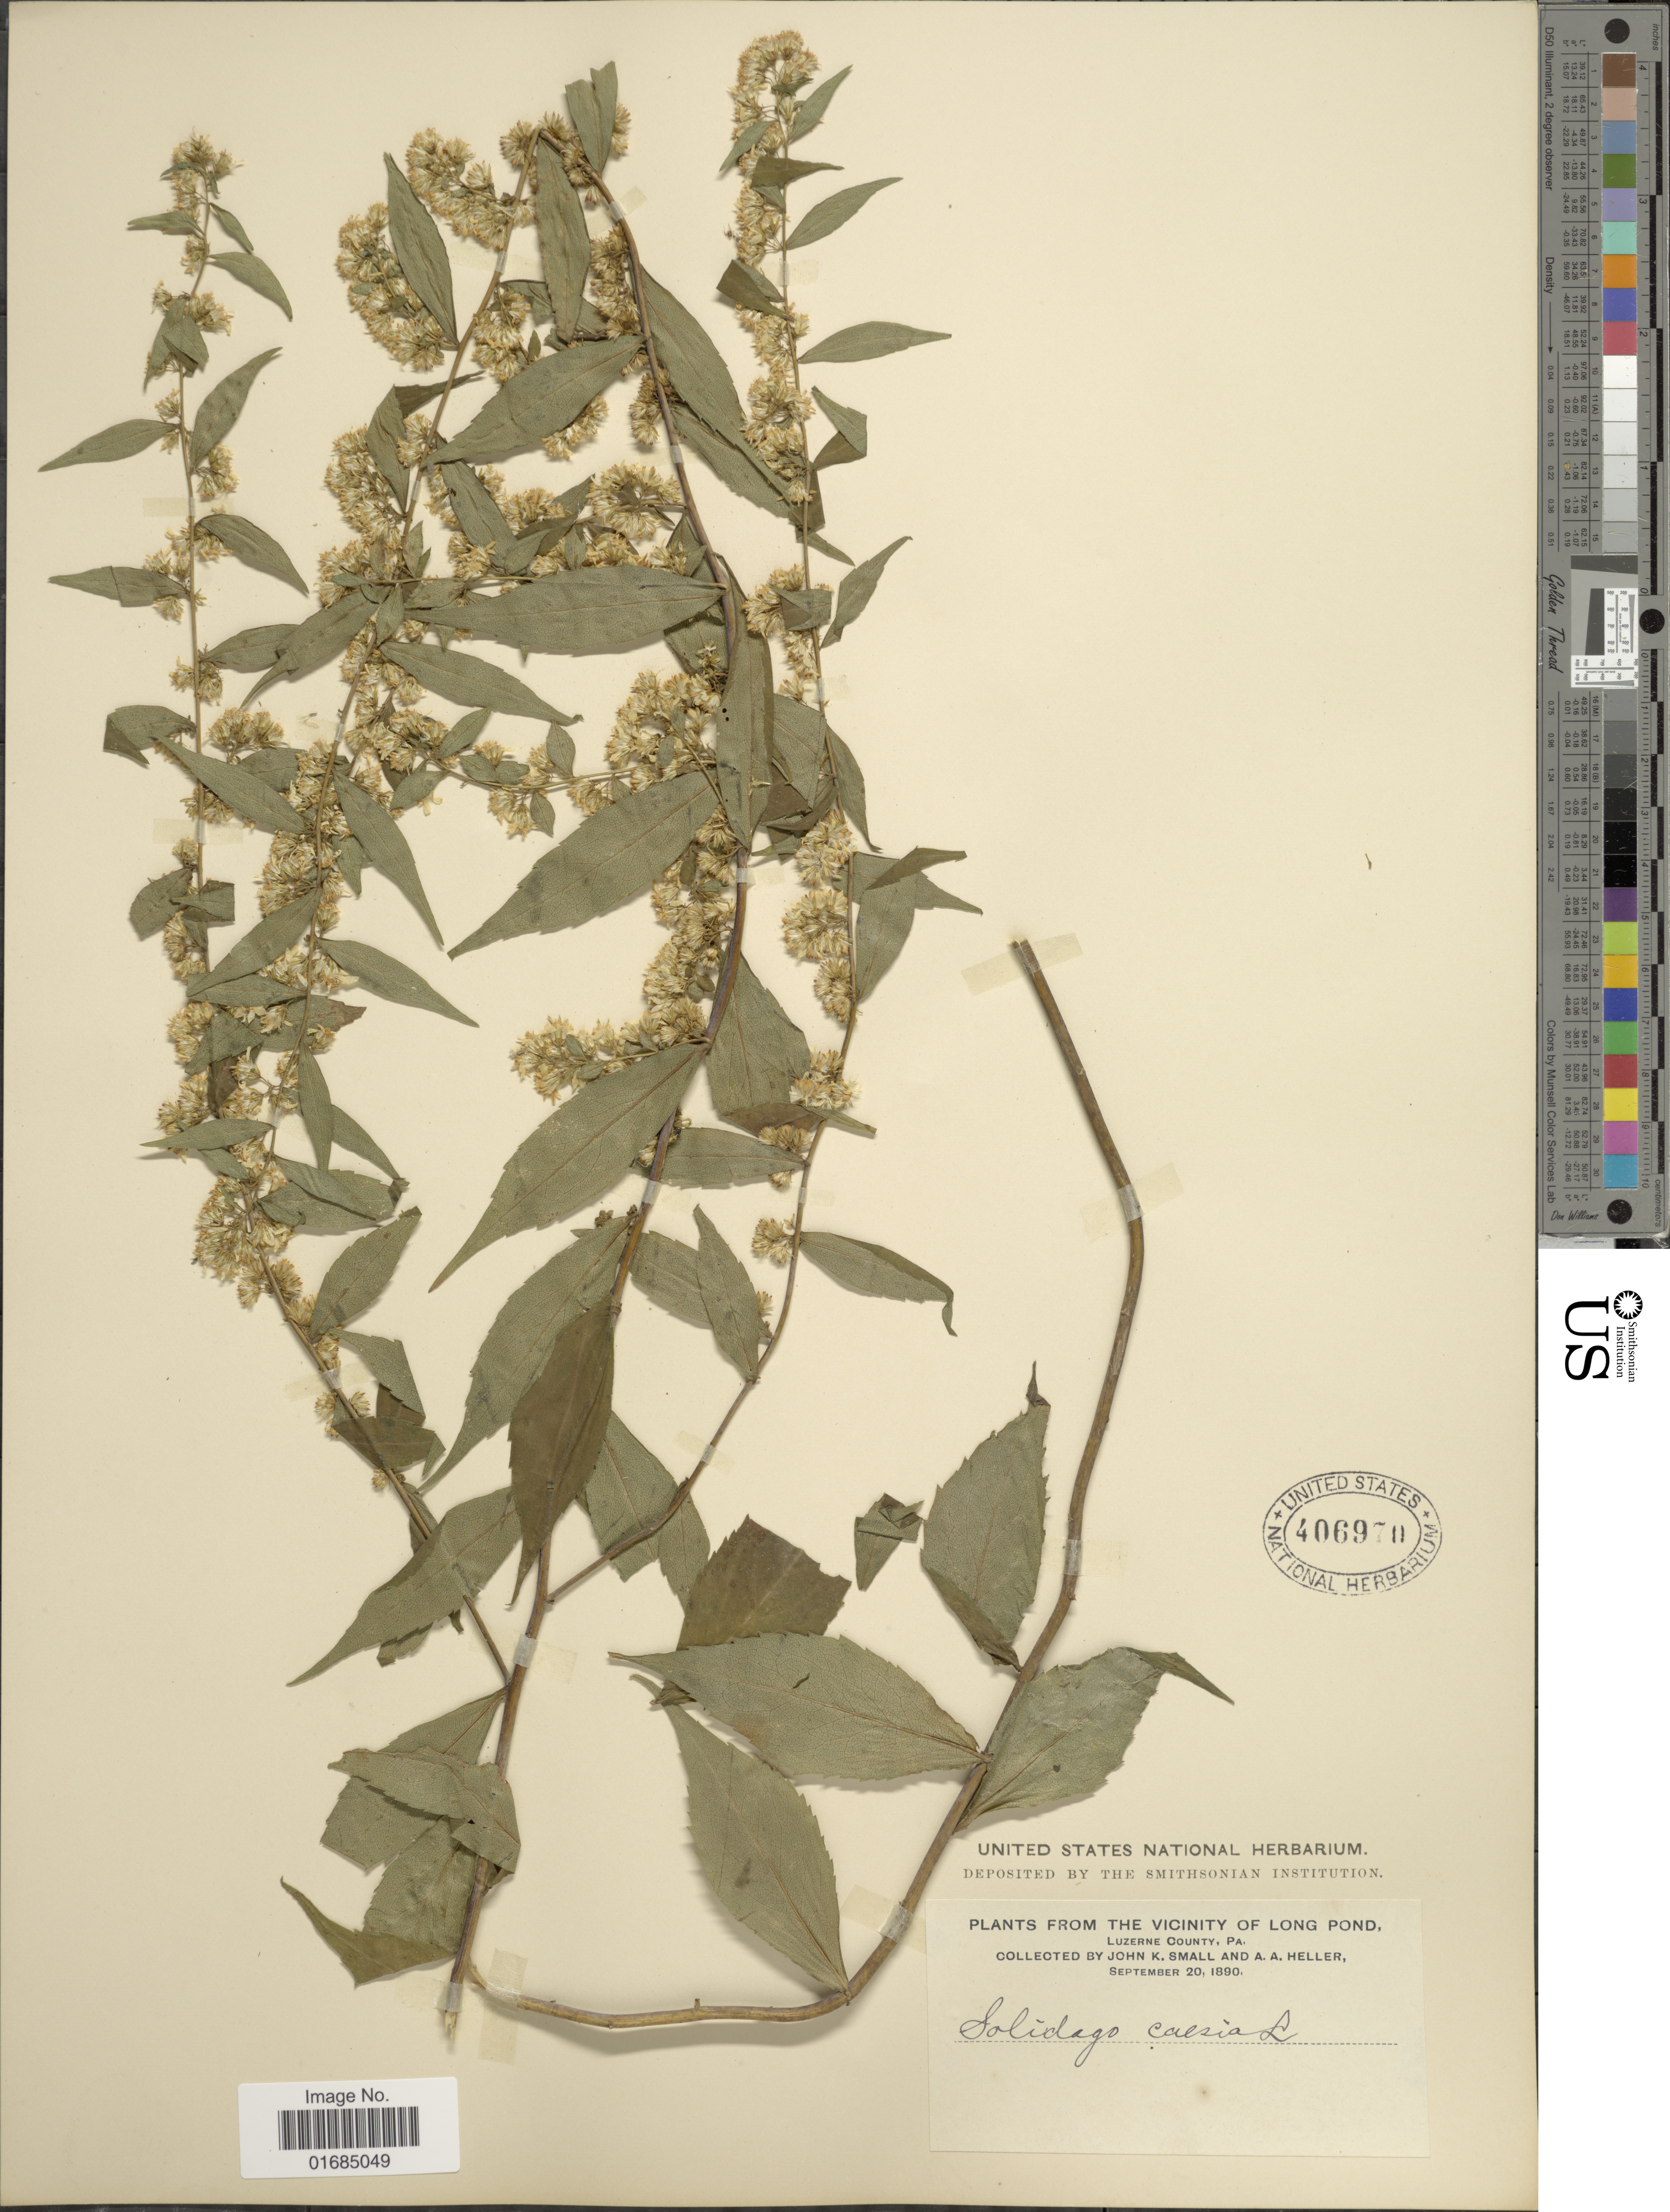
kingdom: Plantae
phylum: Tracheophyta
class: Magnoliopsida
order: Asterales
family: Asteraceae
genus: Solidago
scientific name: Solidago caesia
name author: L.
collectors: J. K. Small & A. A. Heller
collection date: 1890-09-20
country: United States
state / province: Pennsylvania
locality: Vicinity of Long Pond, Luzerne County, Pa.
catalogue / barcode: US 406970